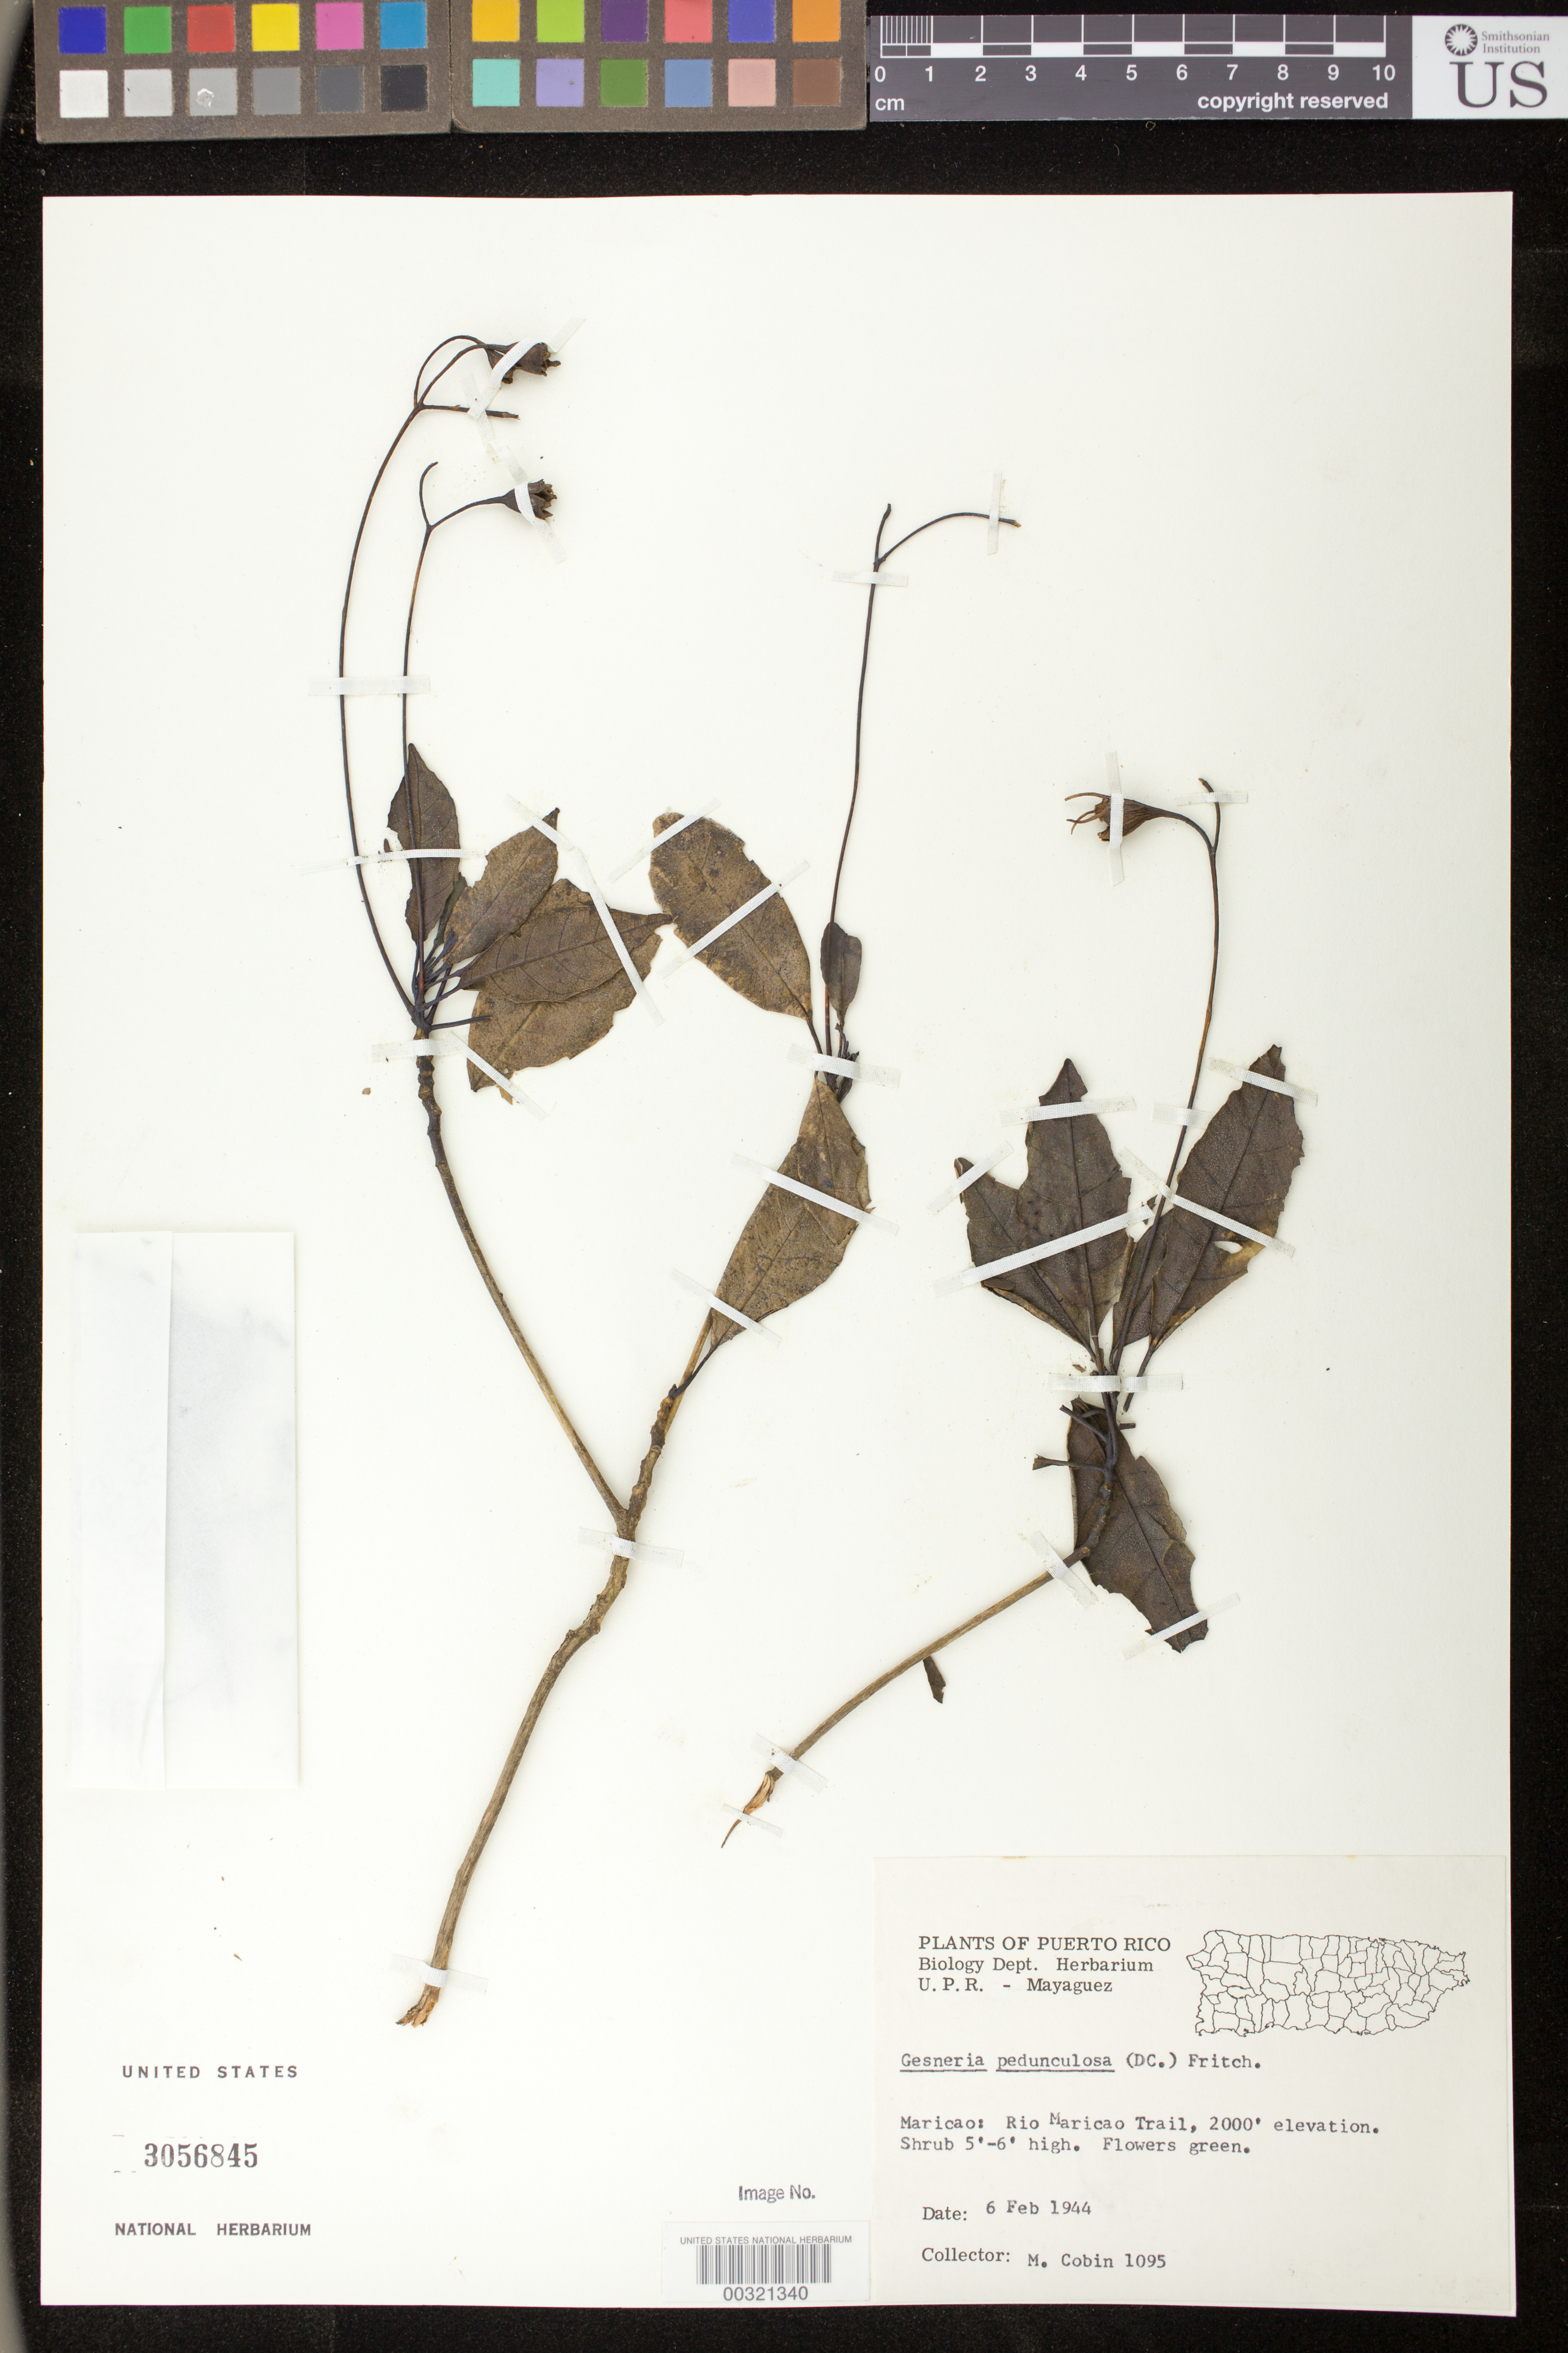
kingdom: Plantae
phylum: Tracheophyta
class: Magnoliopsida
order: Lamiales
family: Gesneriaceae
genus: Gesneria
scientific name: Gesneria pedunculosa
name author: (DC.) Fritsch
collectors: M. Cobin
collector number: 1095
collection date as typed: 06 Feb 1944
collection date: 1944-02-06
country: Puerto Rico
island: Puerto Rico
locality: Maricao, Rio Maricao trail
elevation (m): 610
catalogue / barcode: US 3056845